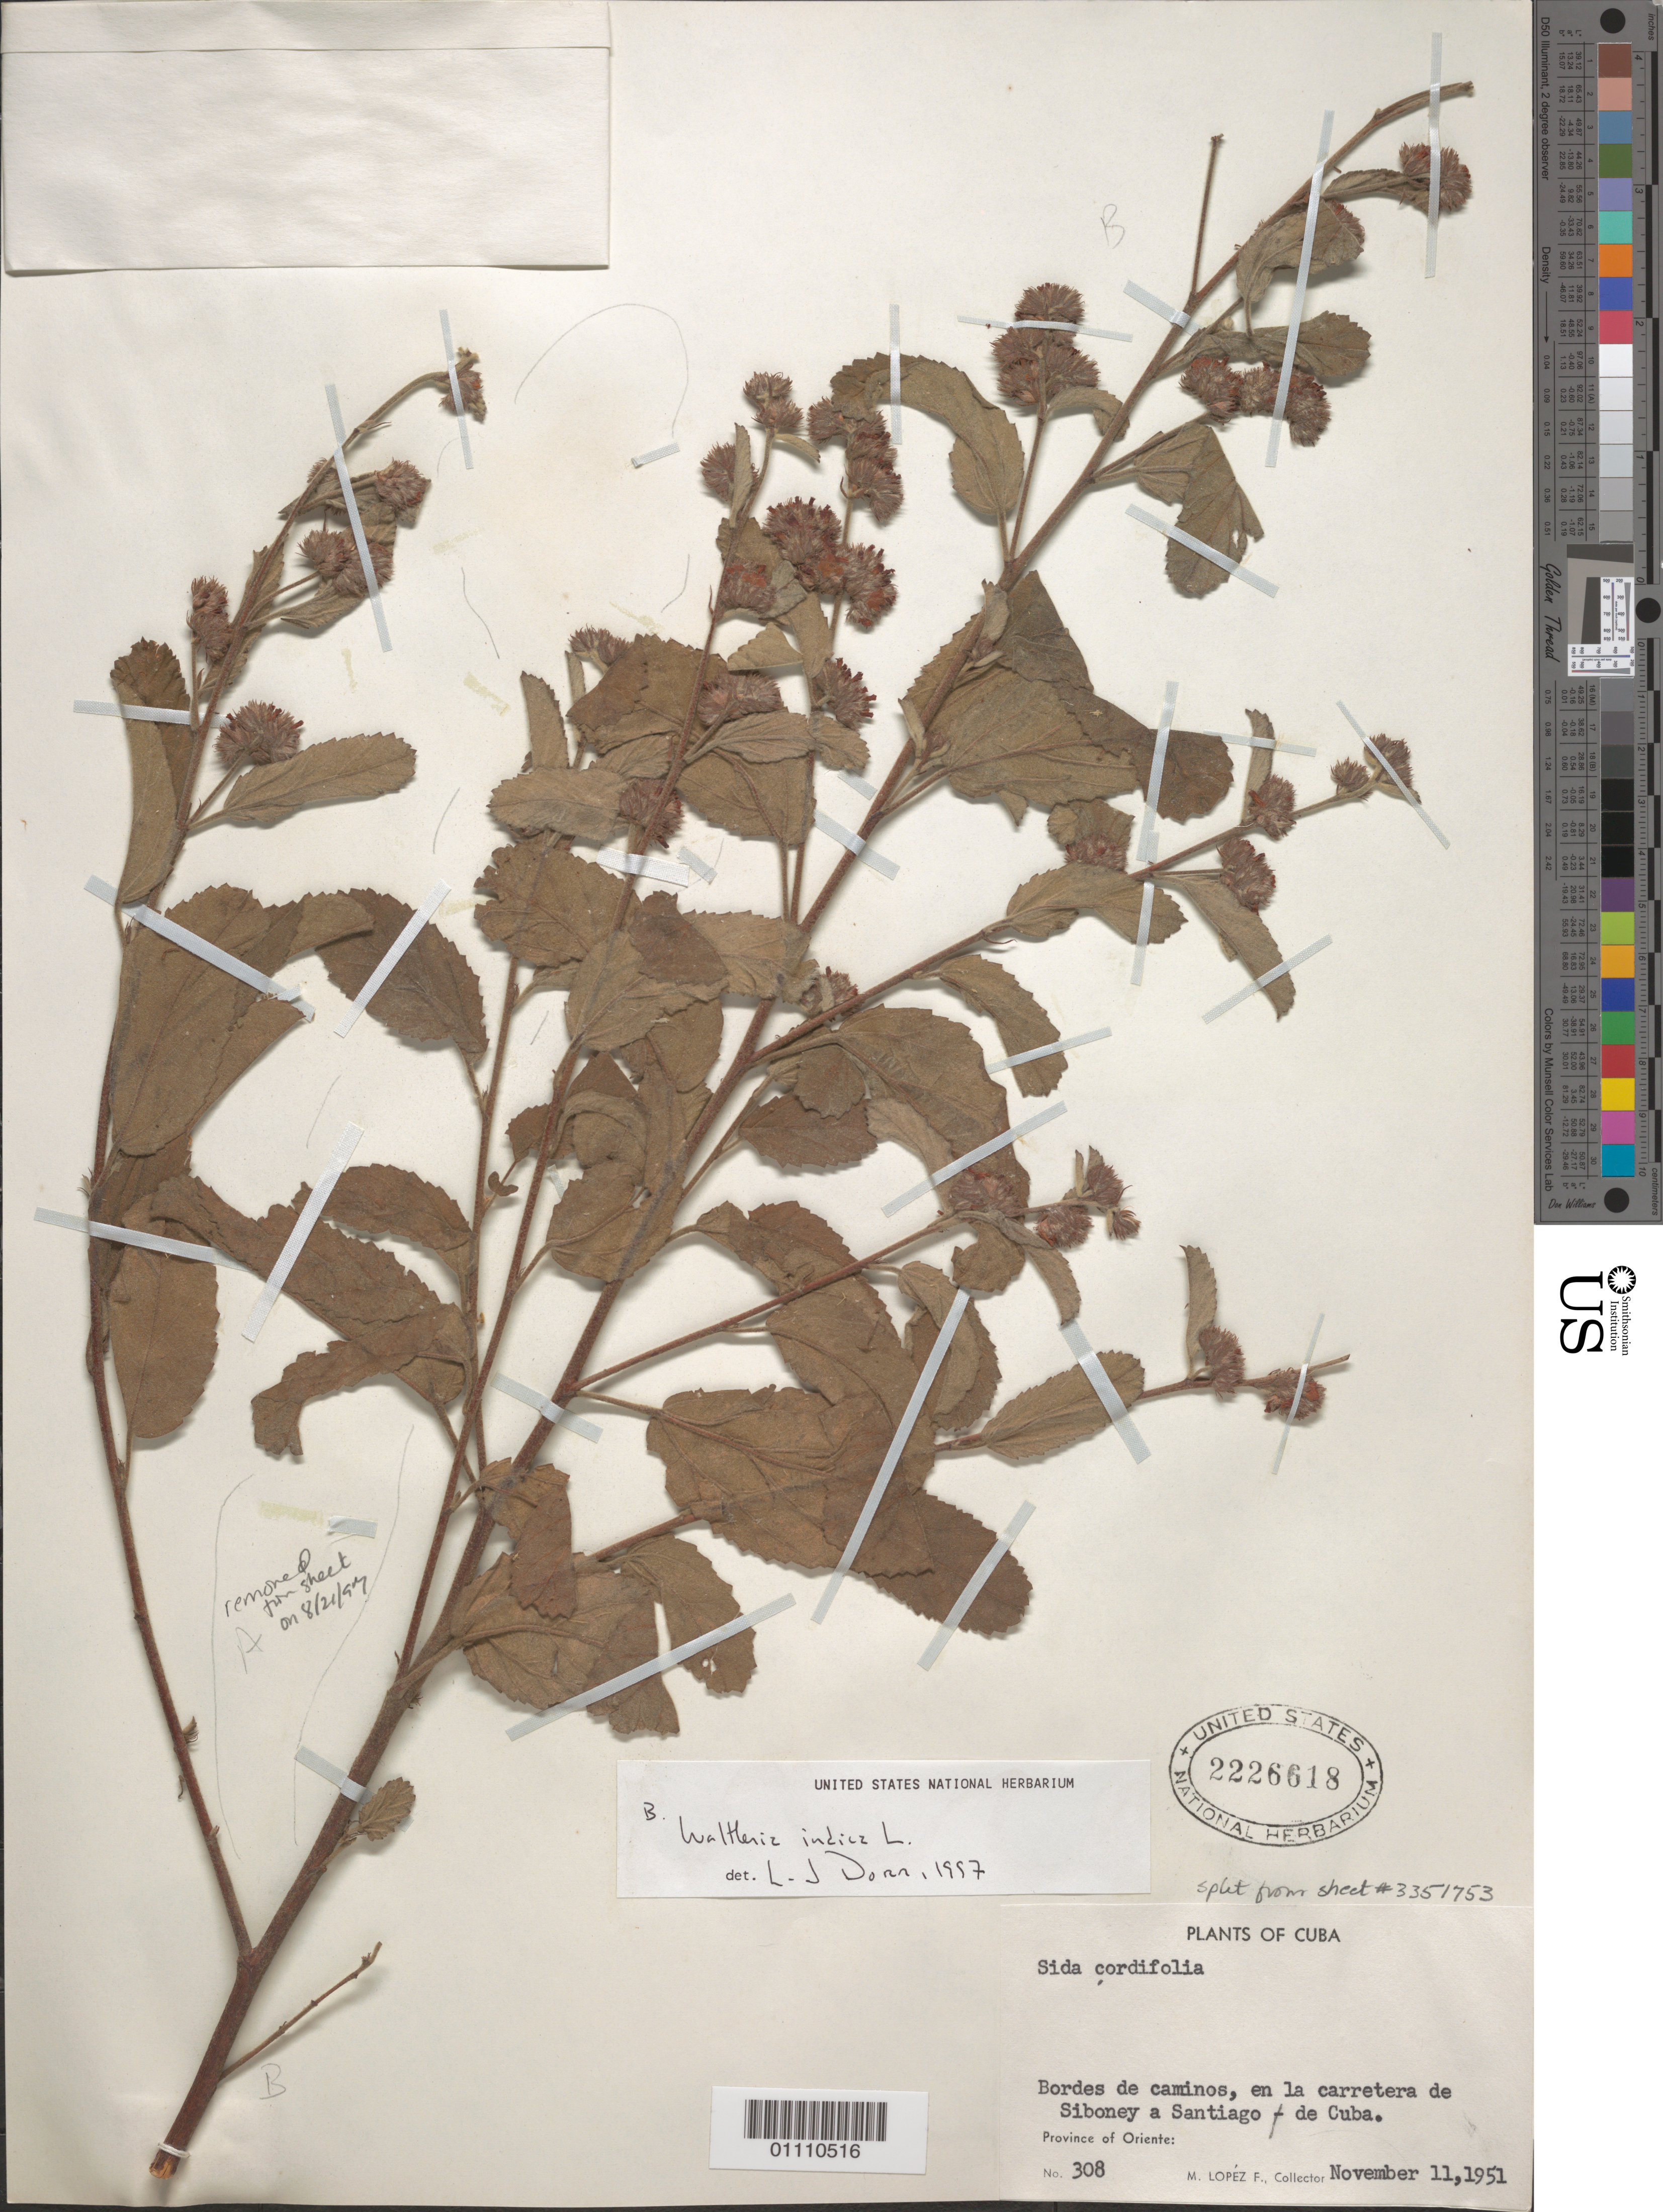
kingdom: Plantae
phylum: Tracheophyta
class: Magnoliopsida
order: Malvales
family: Malvaceae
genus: Waltheria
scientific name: Waltheria indica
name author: L.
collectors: M. López Figueiras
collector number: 308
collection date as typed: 11 Nov 1951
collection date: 1951-11-11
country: Cuba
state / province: Santiago de Cuba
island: Cuba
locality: Bordes de caminos, en la carretera de Siboney a Santiago de Cuba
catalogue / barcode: US 2226618